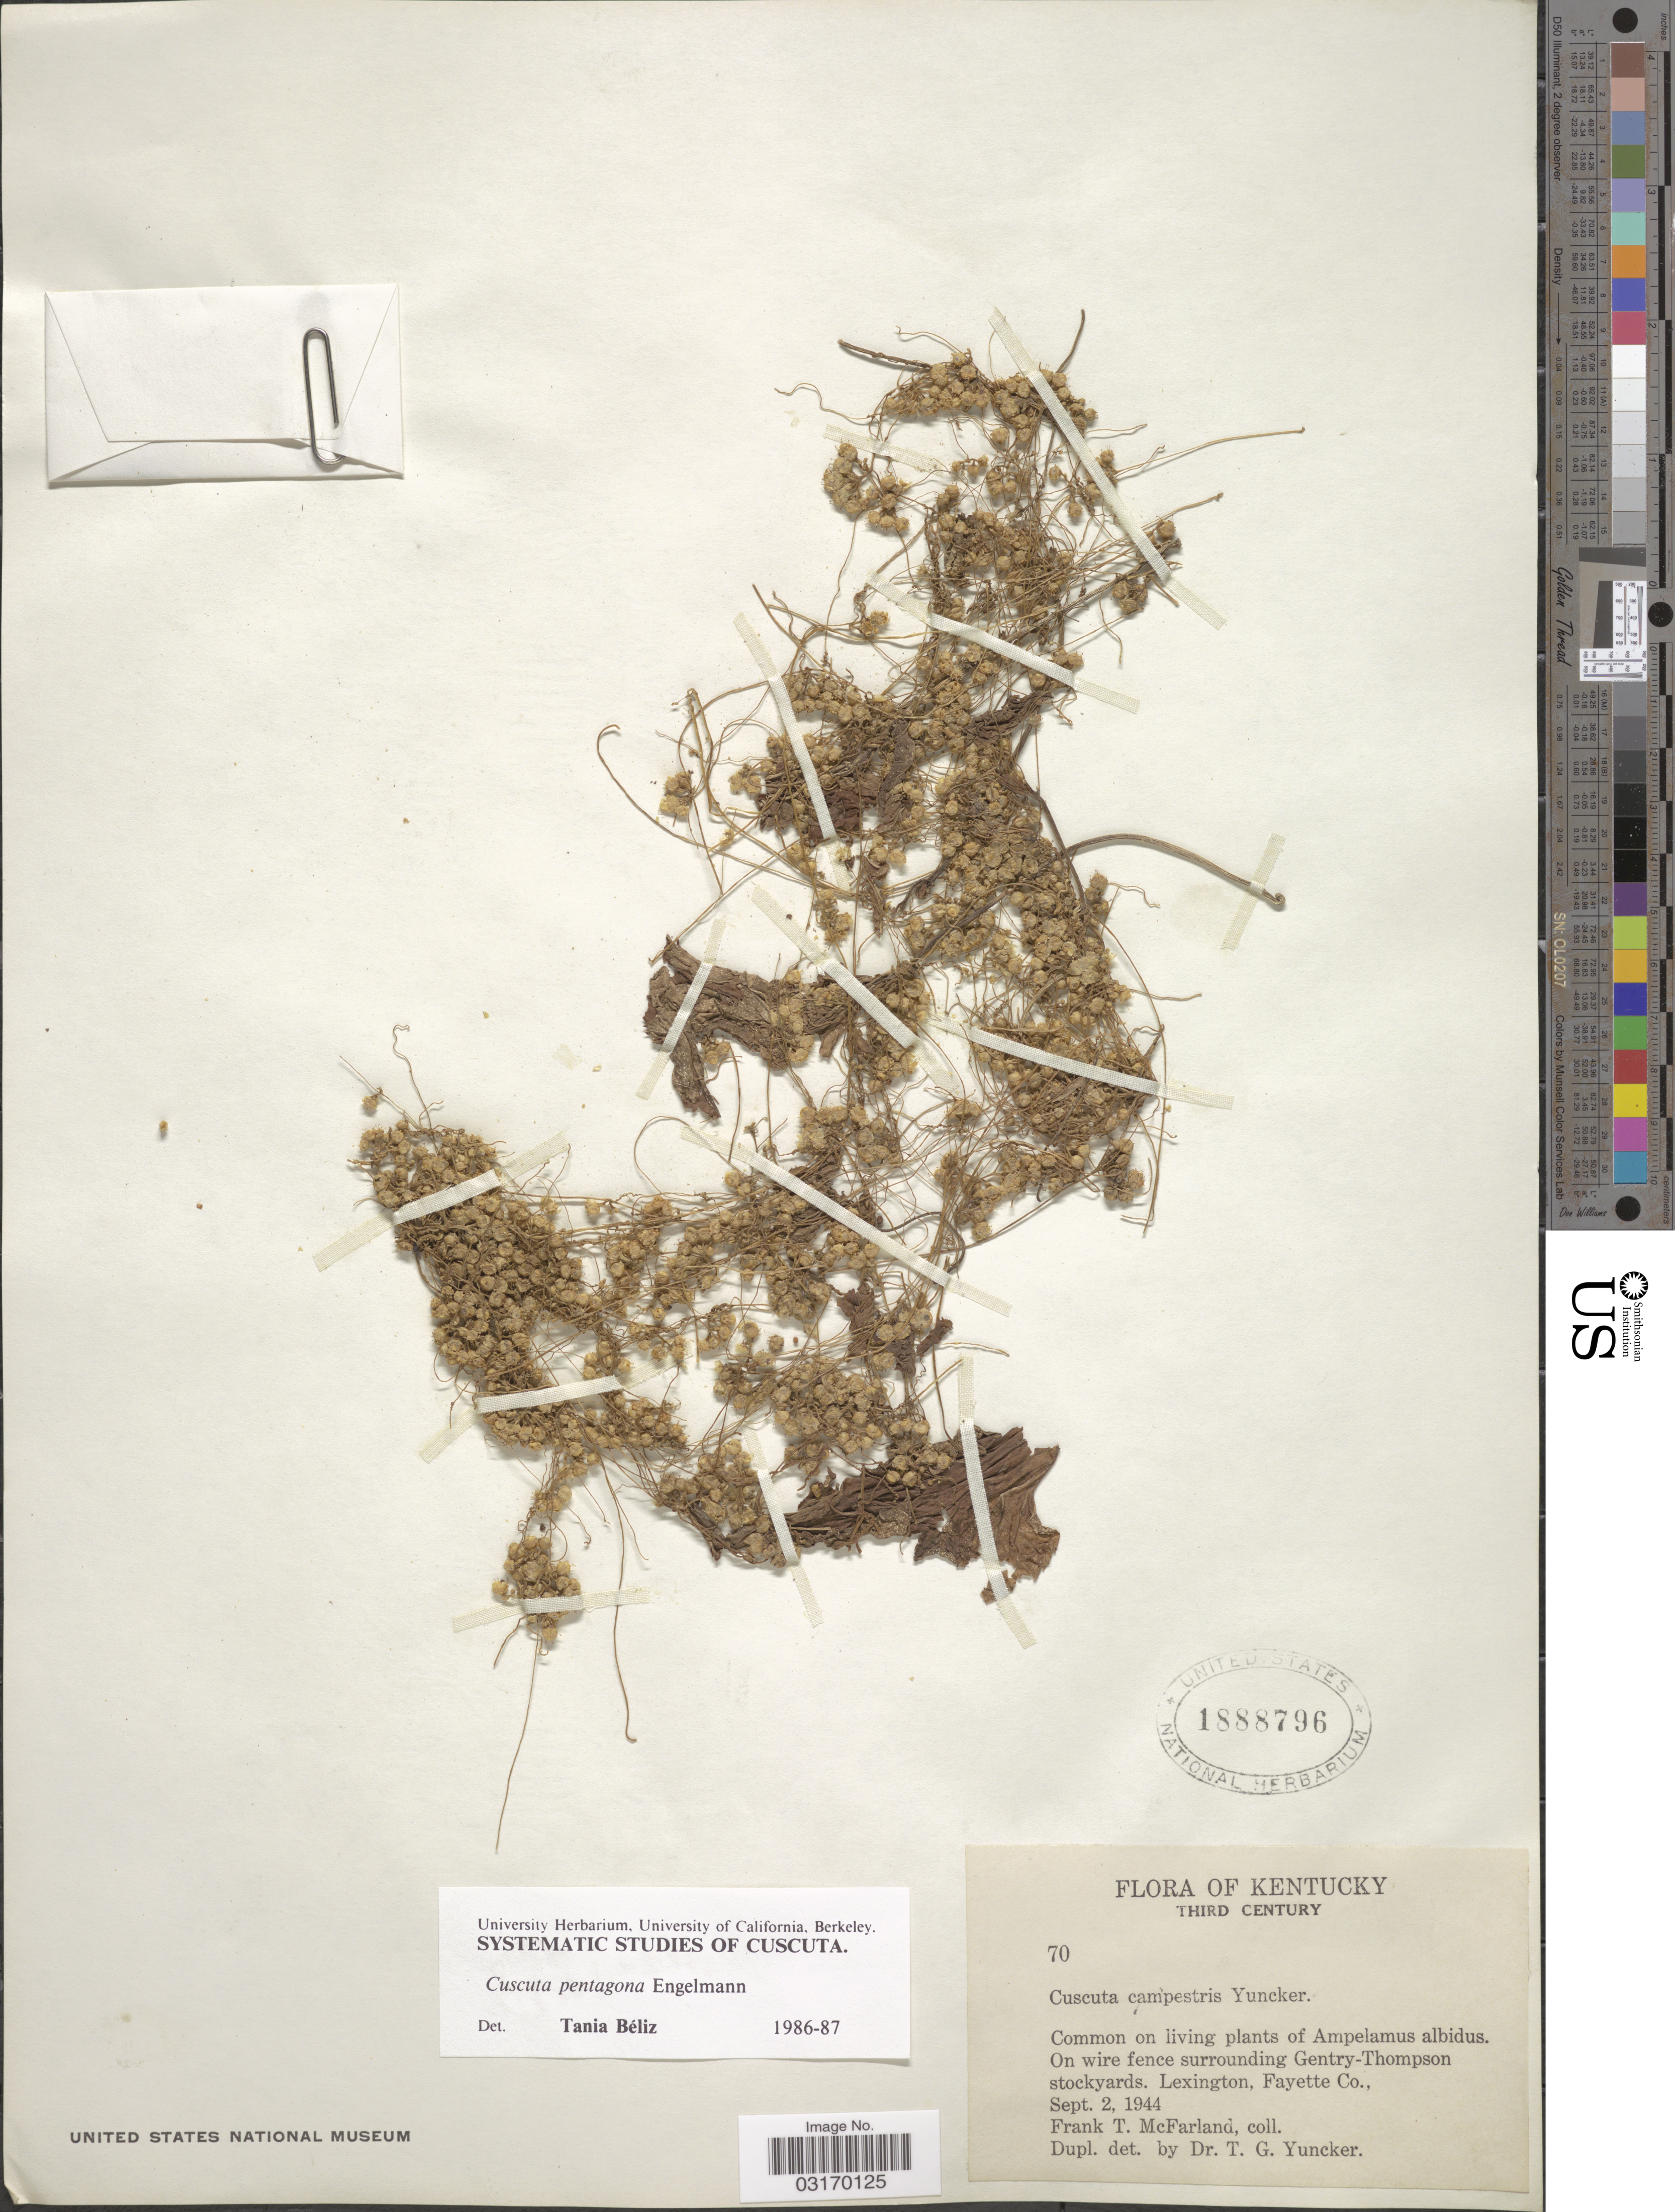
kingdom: Plantae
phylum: Tracheophyta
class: Magnoliopsida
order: Solanales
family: Convolvulaceae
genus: Cuscuta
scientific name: Cuscuta pentagona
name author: Engelm.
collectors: F. McFarland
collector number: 70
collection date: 1944-09-02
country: United States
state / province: Kentucky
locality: On wire fence surrounding Gentry-Thompson stockyards. Lexington, Fayette Co.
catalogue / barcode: US 1888796